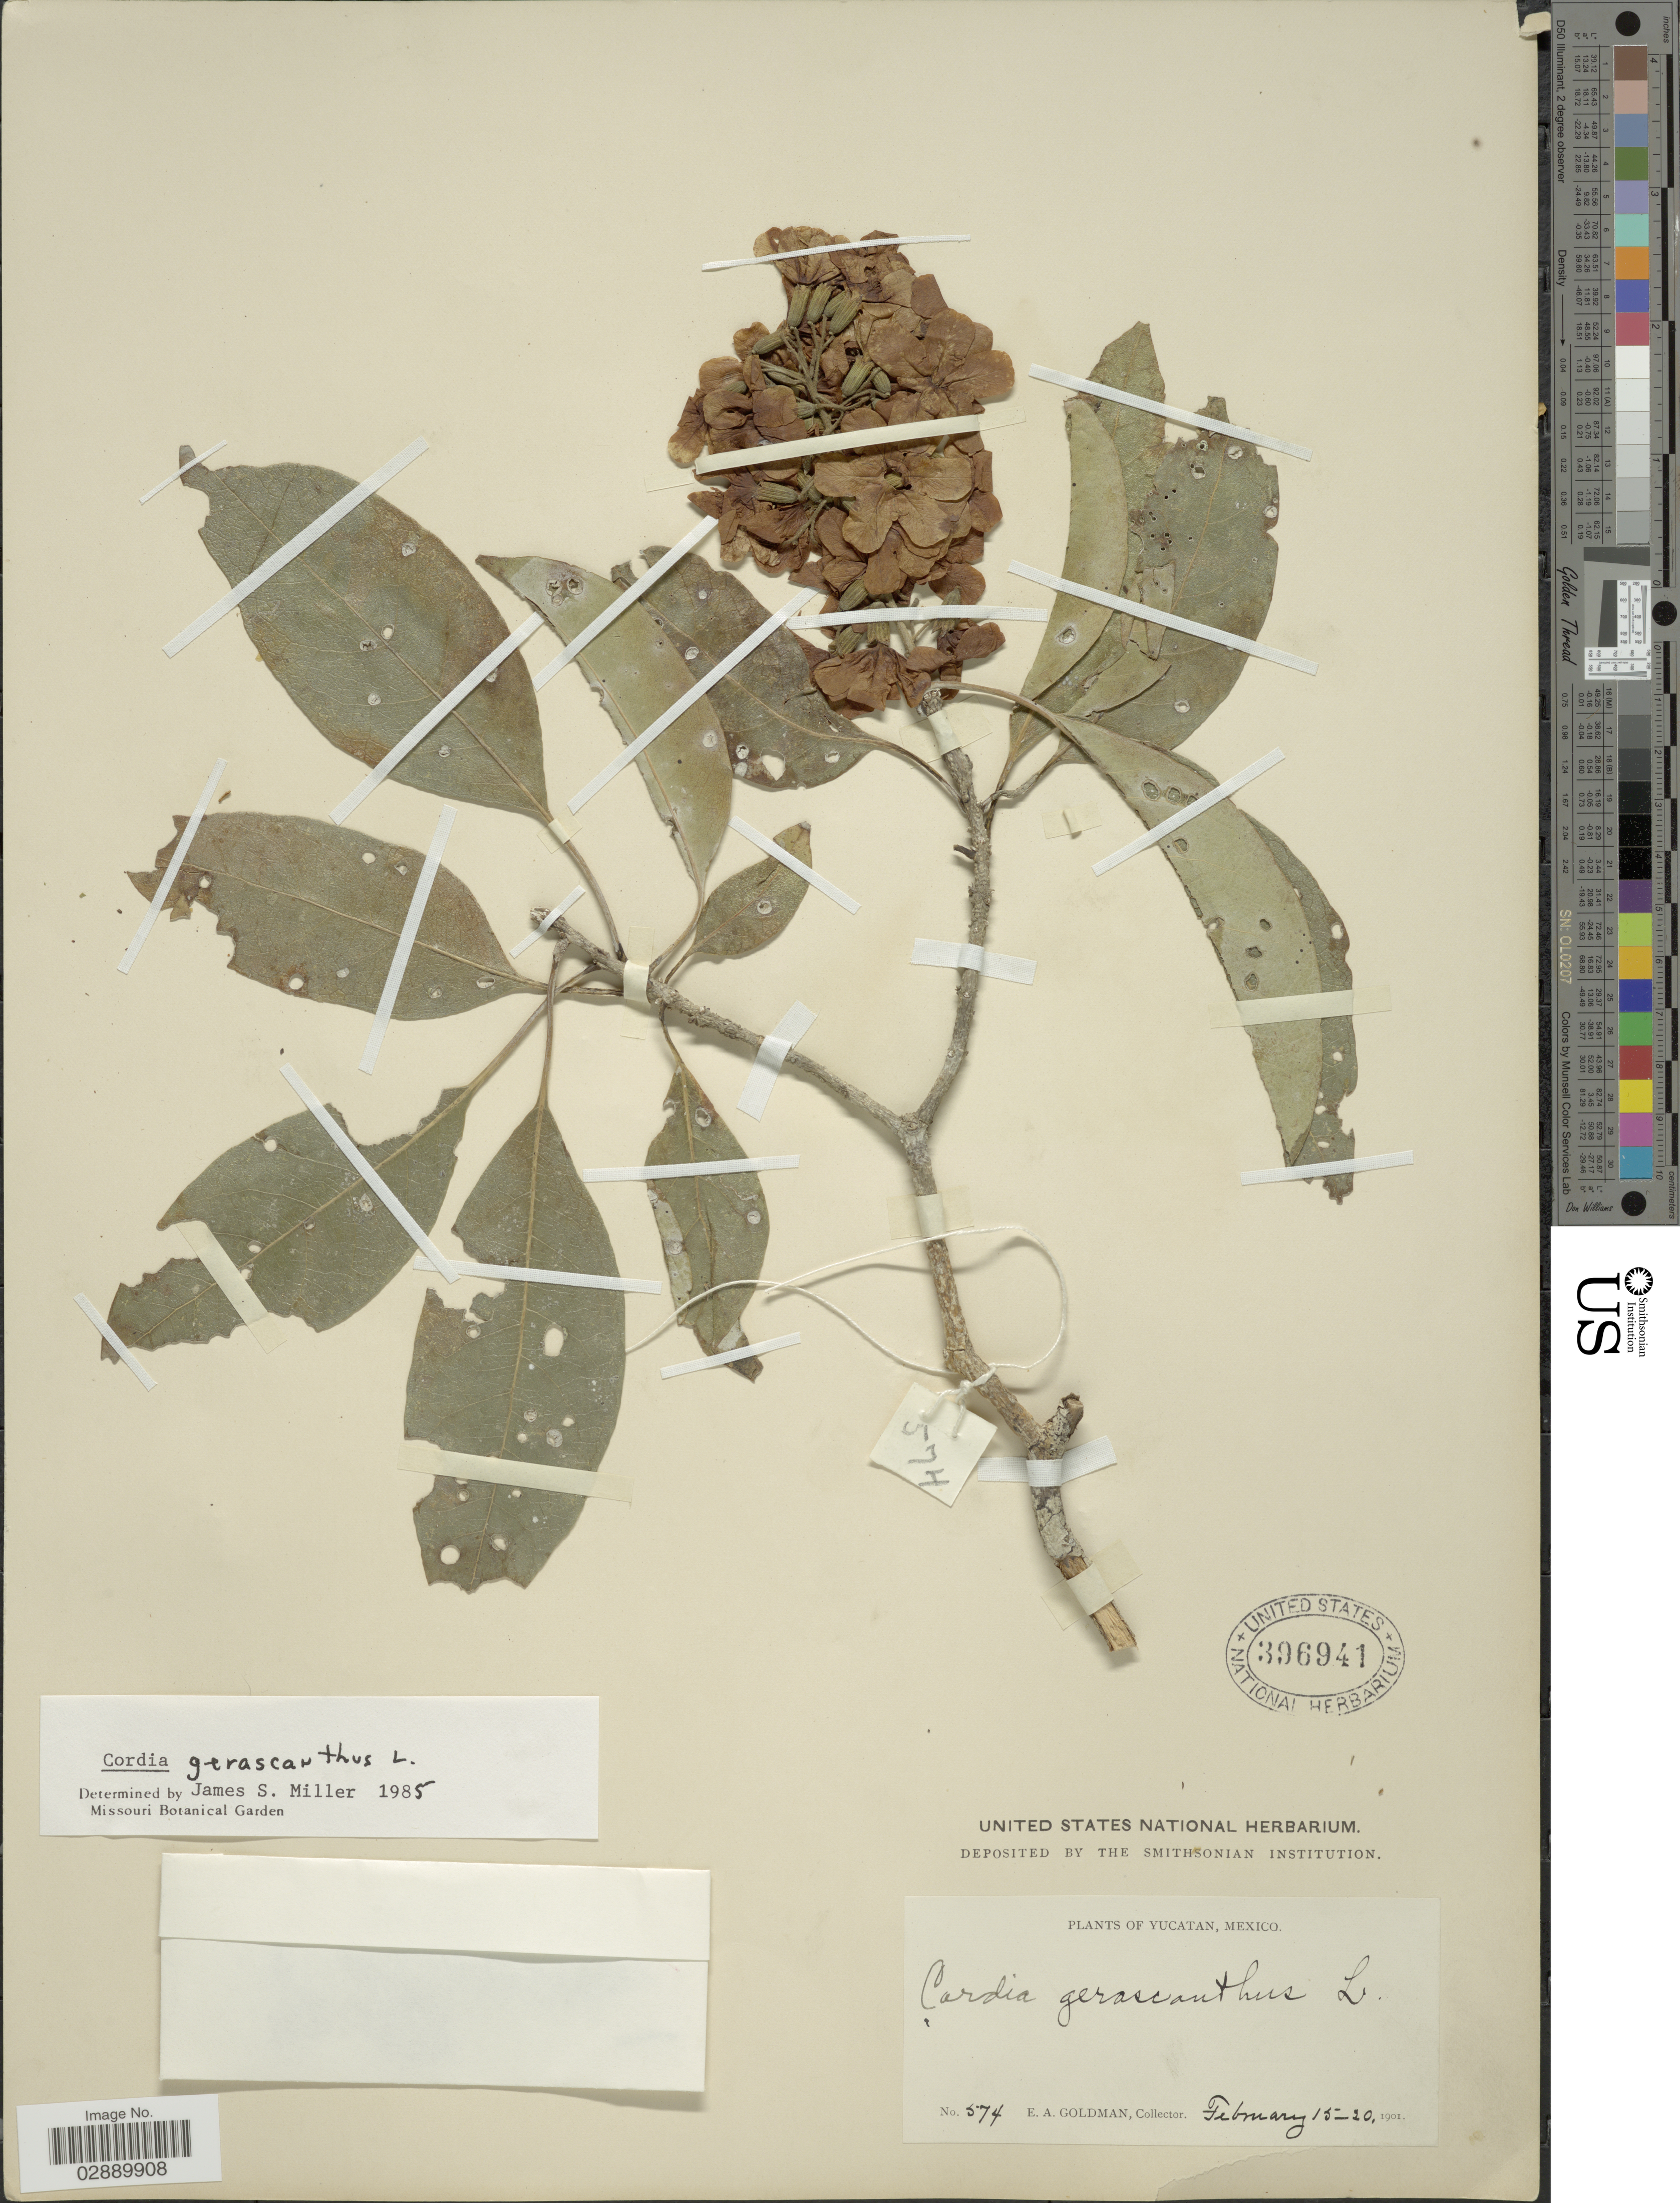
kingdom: Plantae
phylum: Tracheophyta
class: Magnoliopsida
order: Boraginales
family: Cordiaceae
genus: Cordia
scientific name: Cordia gerascanthus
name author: L.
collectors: E. A. Goldman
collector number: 574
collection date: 1901-02-15/1901-02-20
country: Mexico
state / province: Yucatán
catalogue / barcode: US 396941